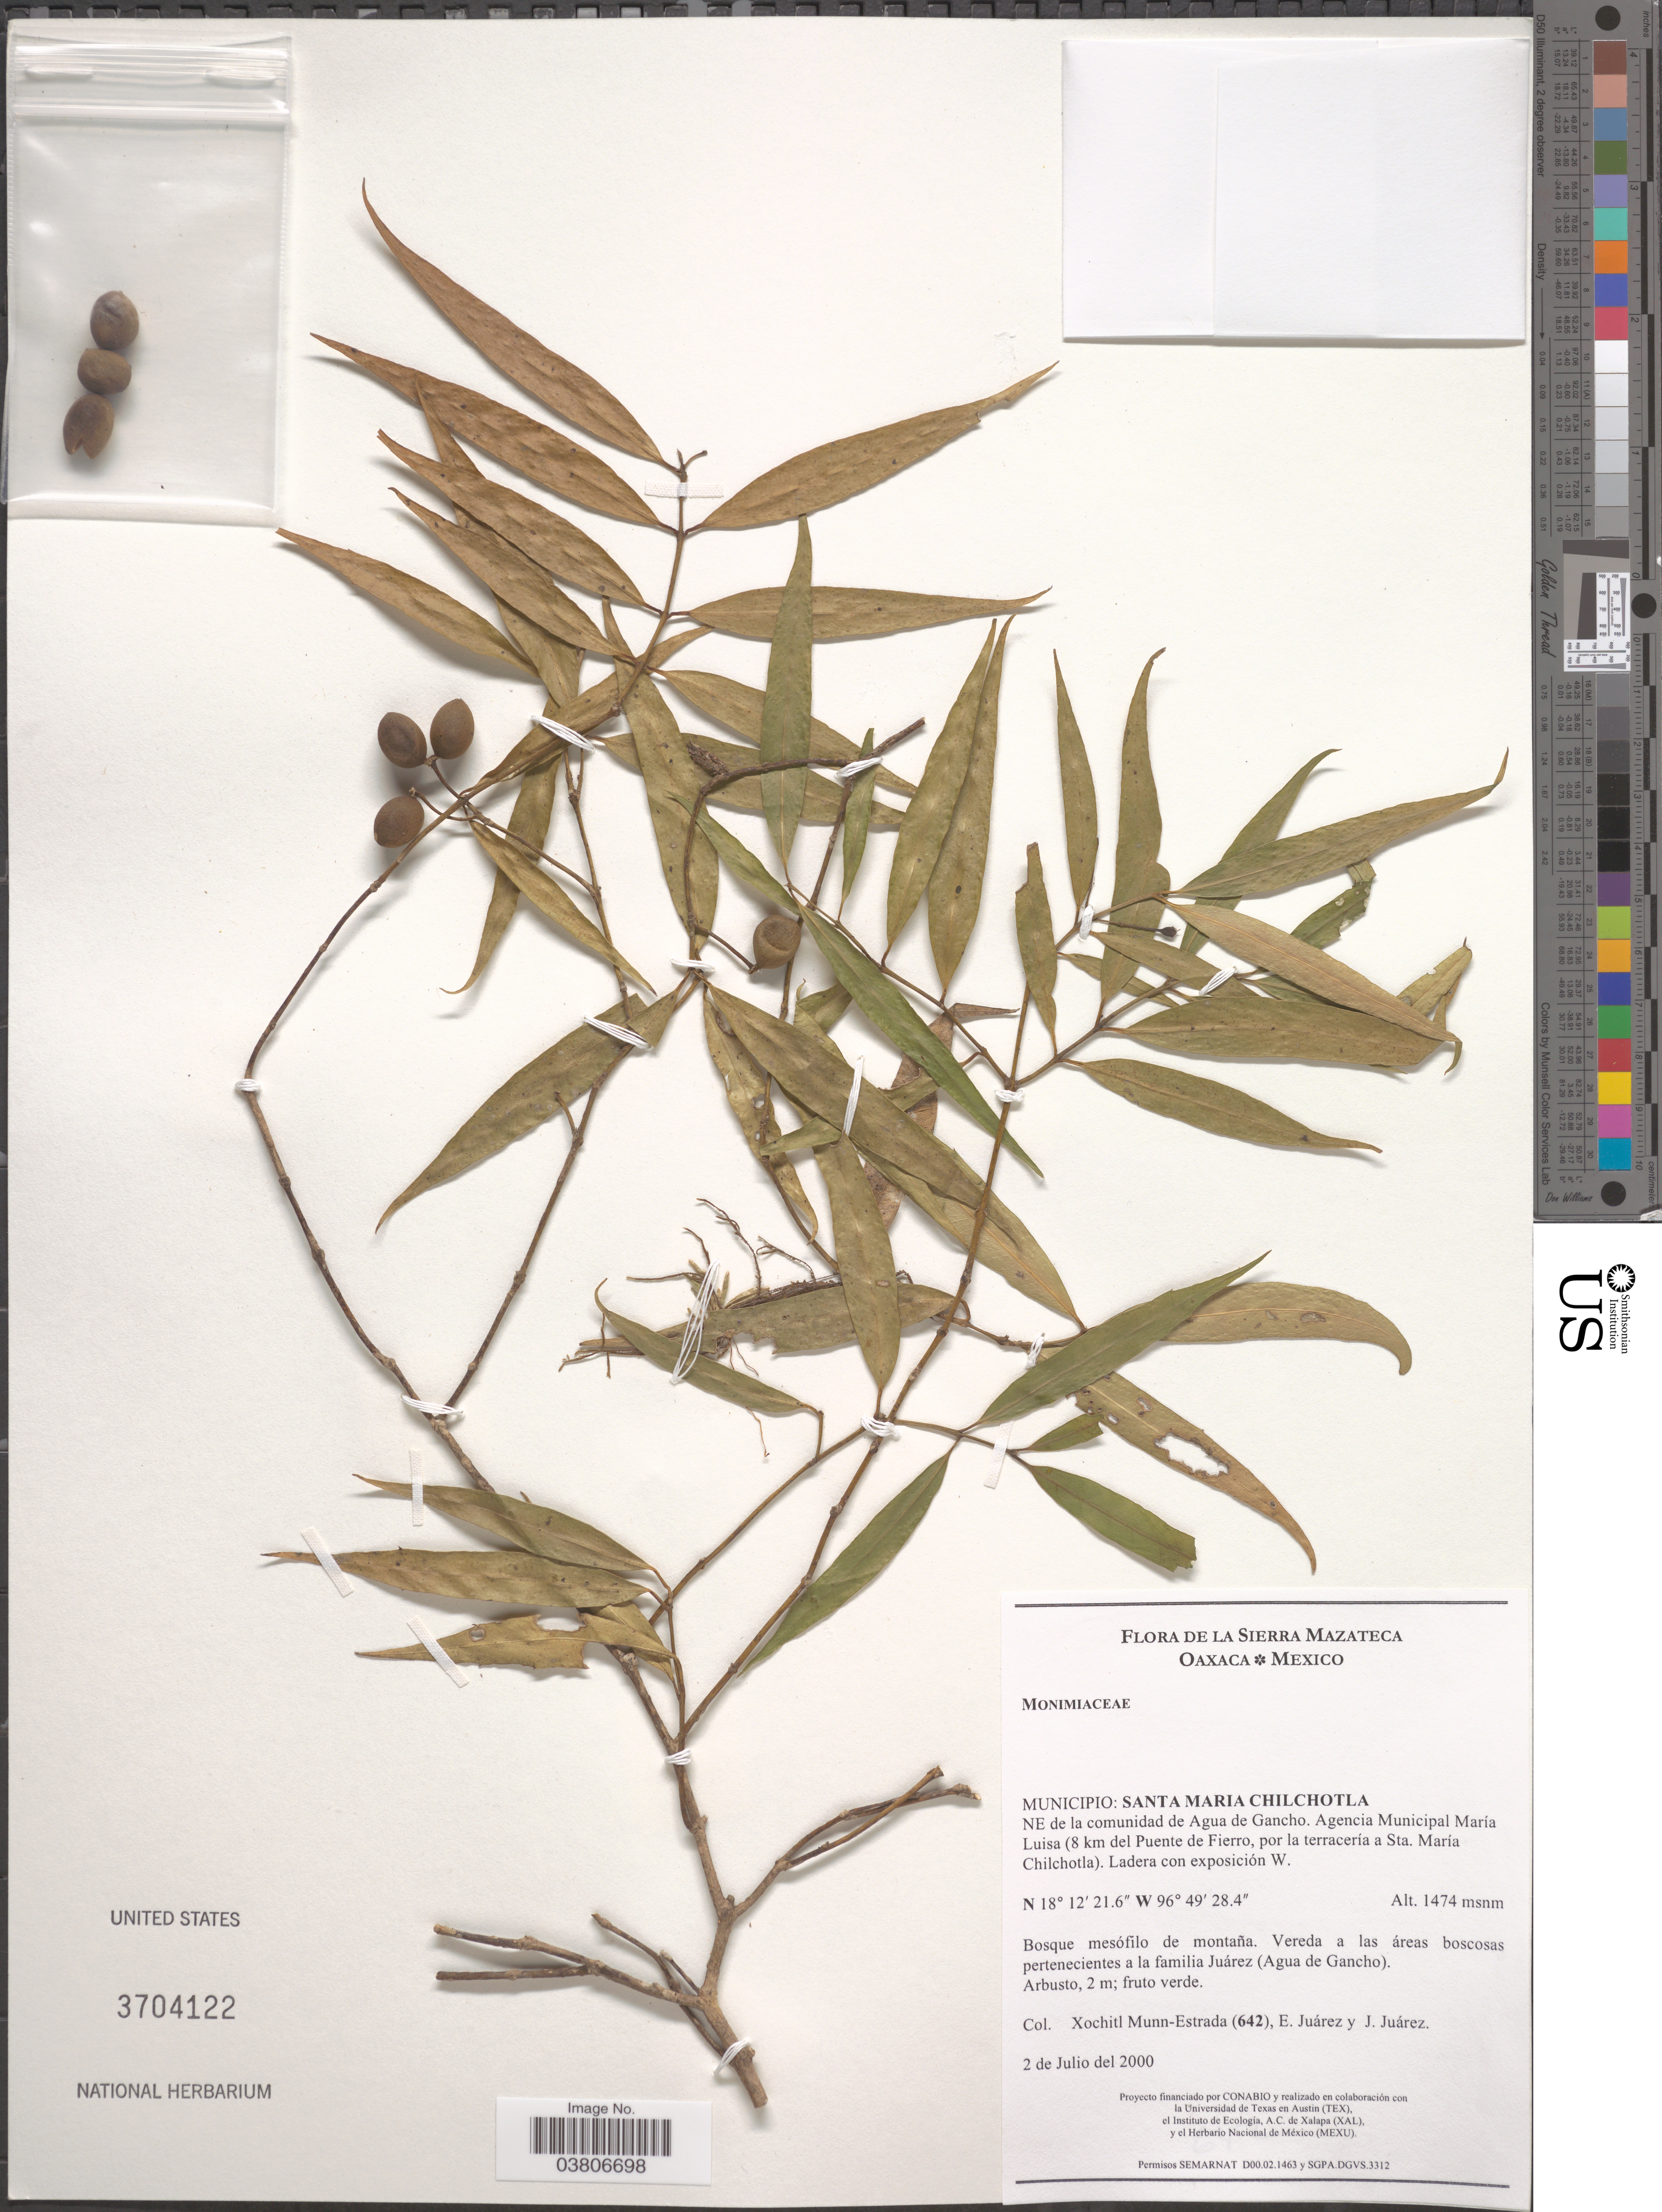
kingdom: Plantae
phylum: Tracheophyta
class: Magnoliopsida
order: Laurales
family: Siparunaceae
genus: Siparuna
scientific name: Siparuna sp.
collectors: X. Munn-Estrada, E. Juarez & J. Juarez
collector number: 642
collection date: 2000-07-02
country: Mexico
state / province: Oaxaca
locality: Sierra Mazateca. Municipio: Santa Maria Chilchotla NE de la comunidad de Agua de Gancho. Agencia Municipal María Luisa (8 km del Puente de Fierro, por la terracería a Sta. María Chilchotla). Ladera con exposición W.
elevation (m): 1474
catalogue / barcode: US 3704122